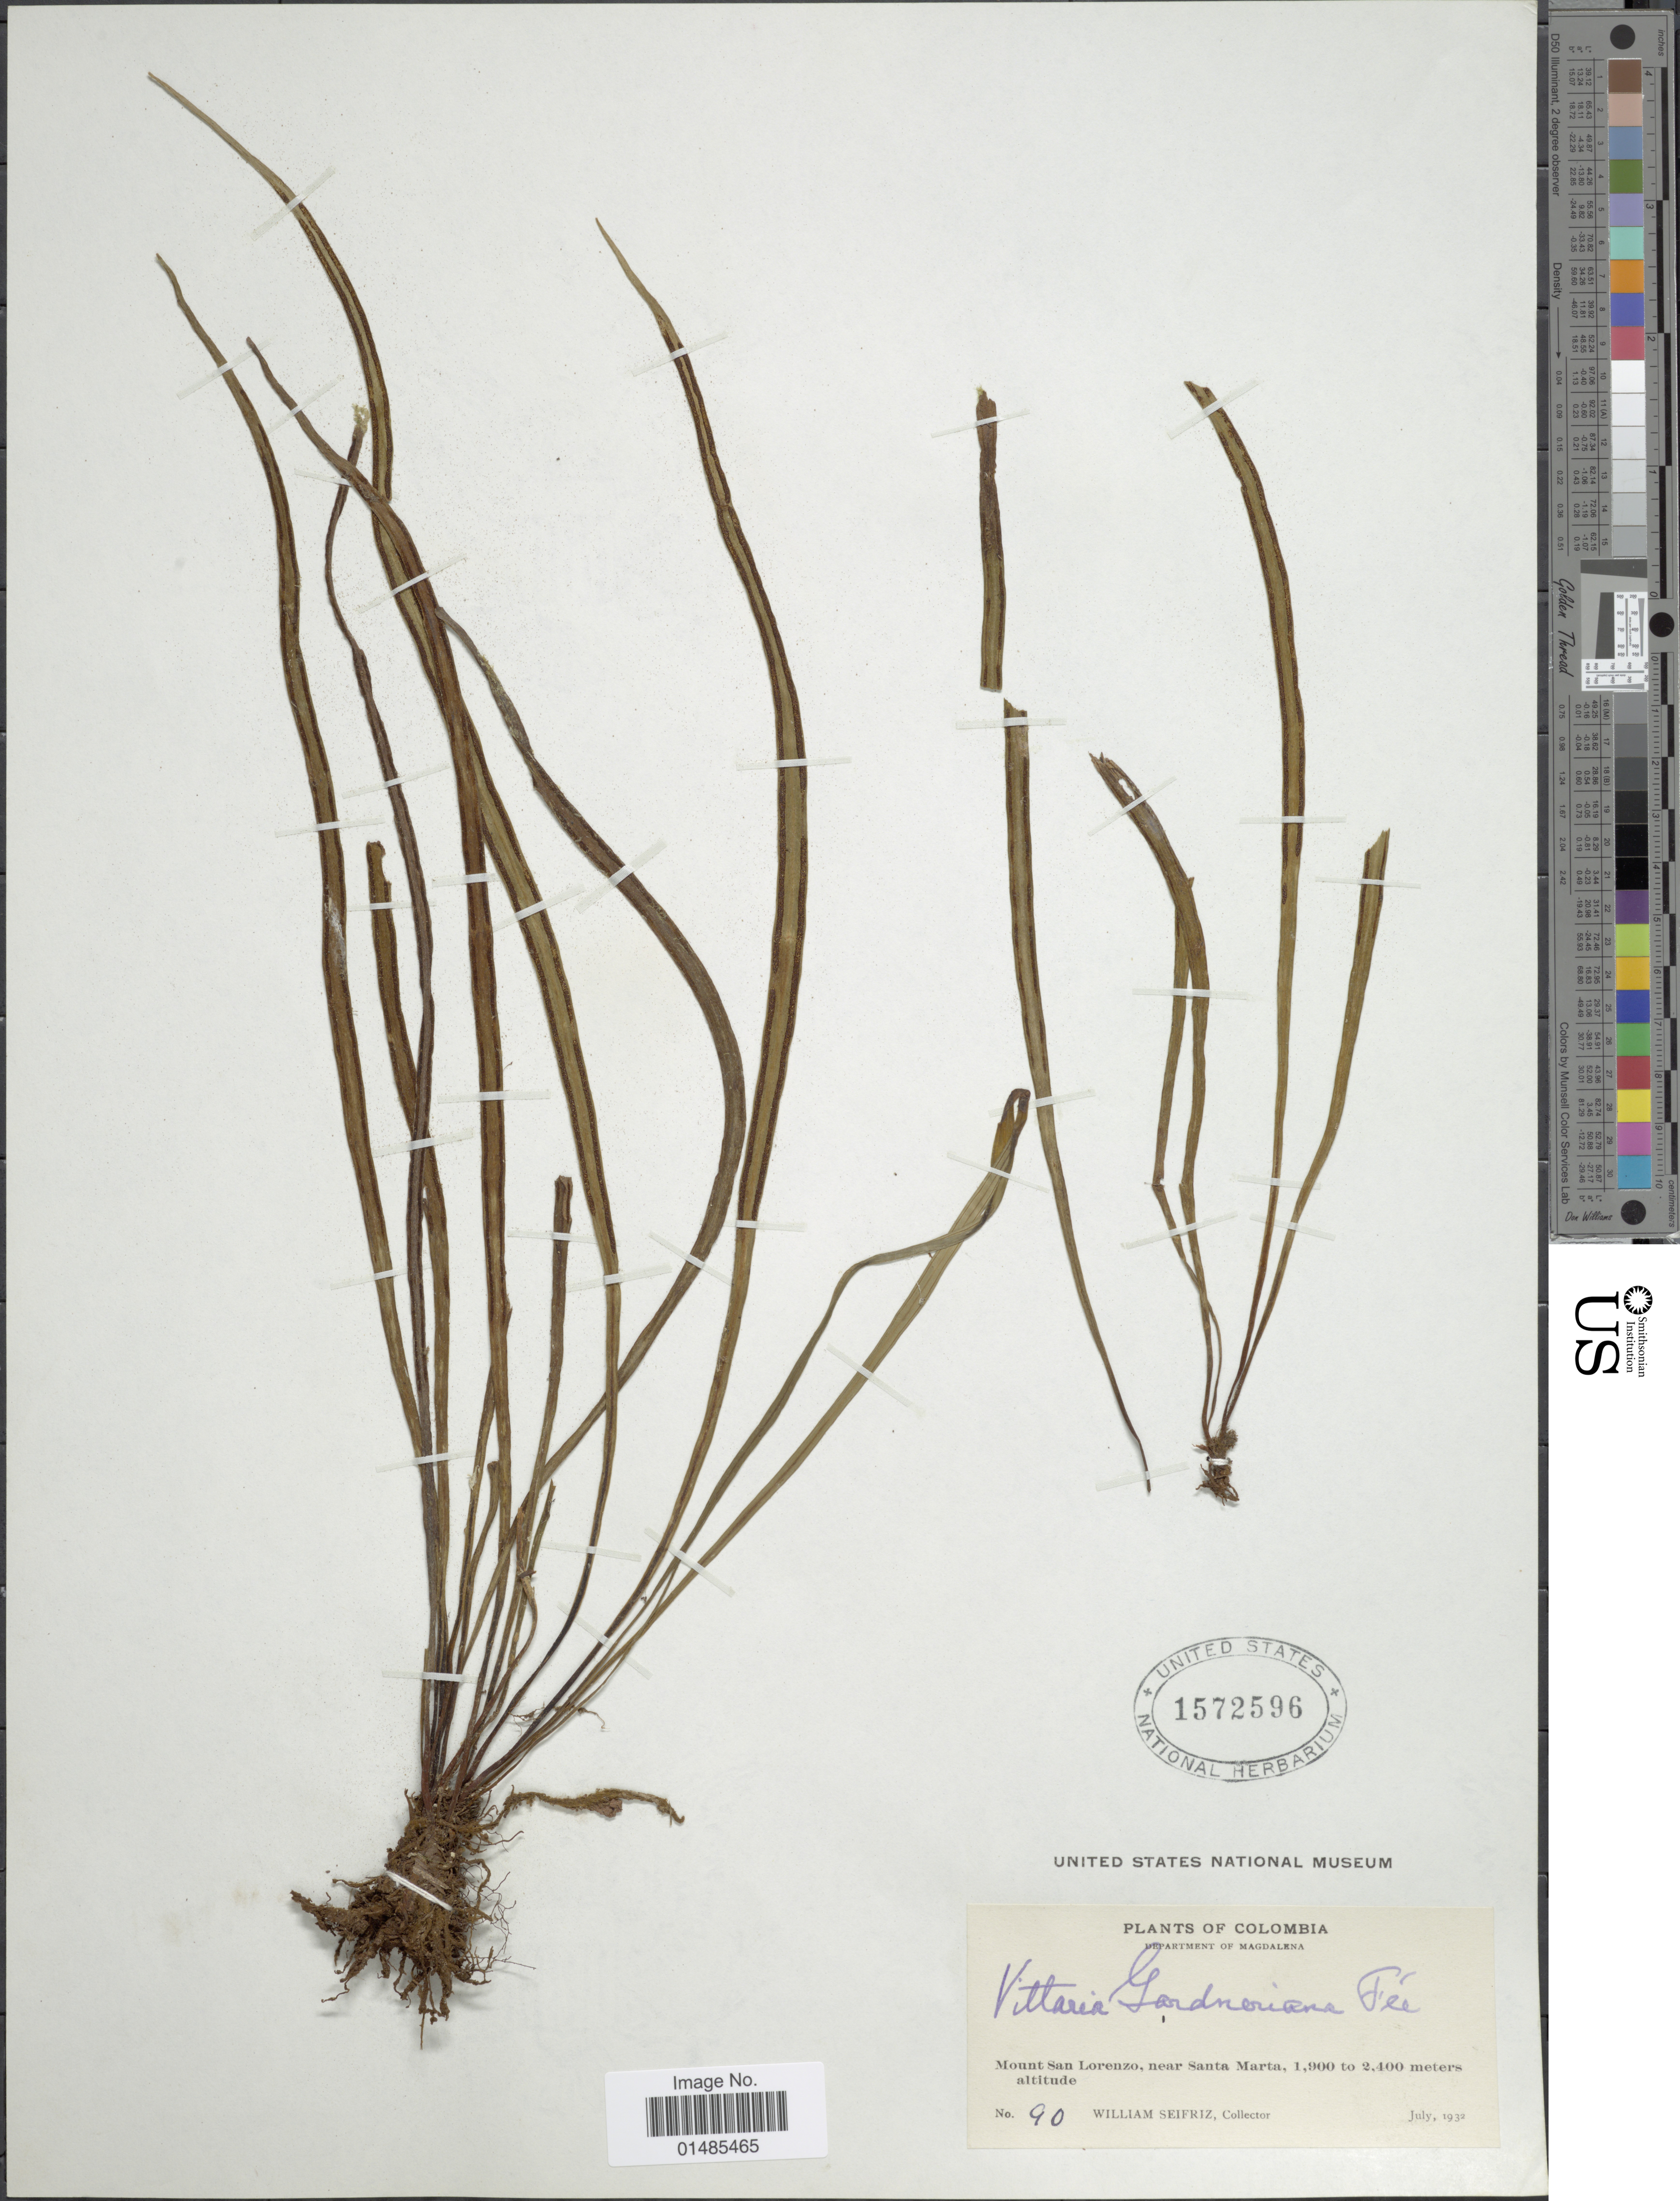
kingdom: Plantae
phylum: Tracheophyta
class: Polypodiopsida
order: Polypodiales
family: Pteridaceae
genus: Radiovittaria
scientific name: Radiovittaria gardneriana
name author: (Fée) E.H. Crane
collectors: W. Seifriz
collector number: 90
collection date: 1932-07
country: Colombia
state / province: Magdalena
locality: Mount San Lorenzo, near Santa Marta.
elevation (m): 1900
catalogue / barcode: US 1572596